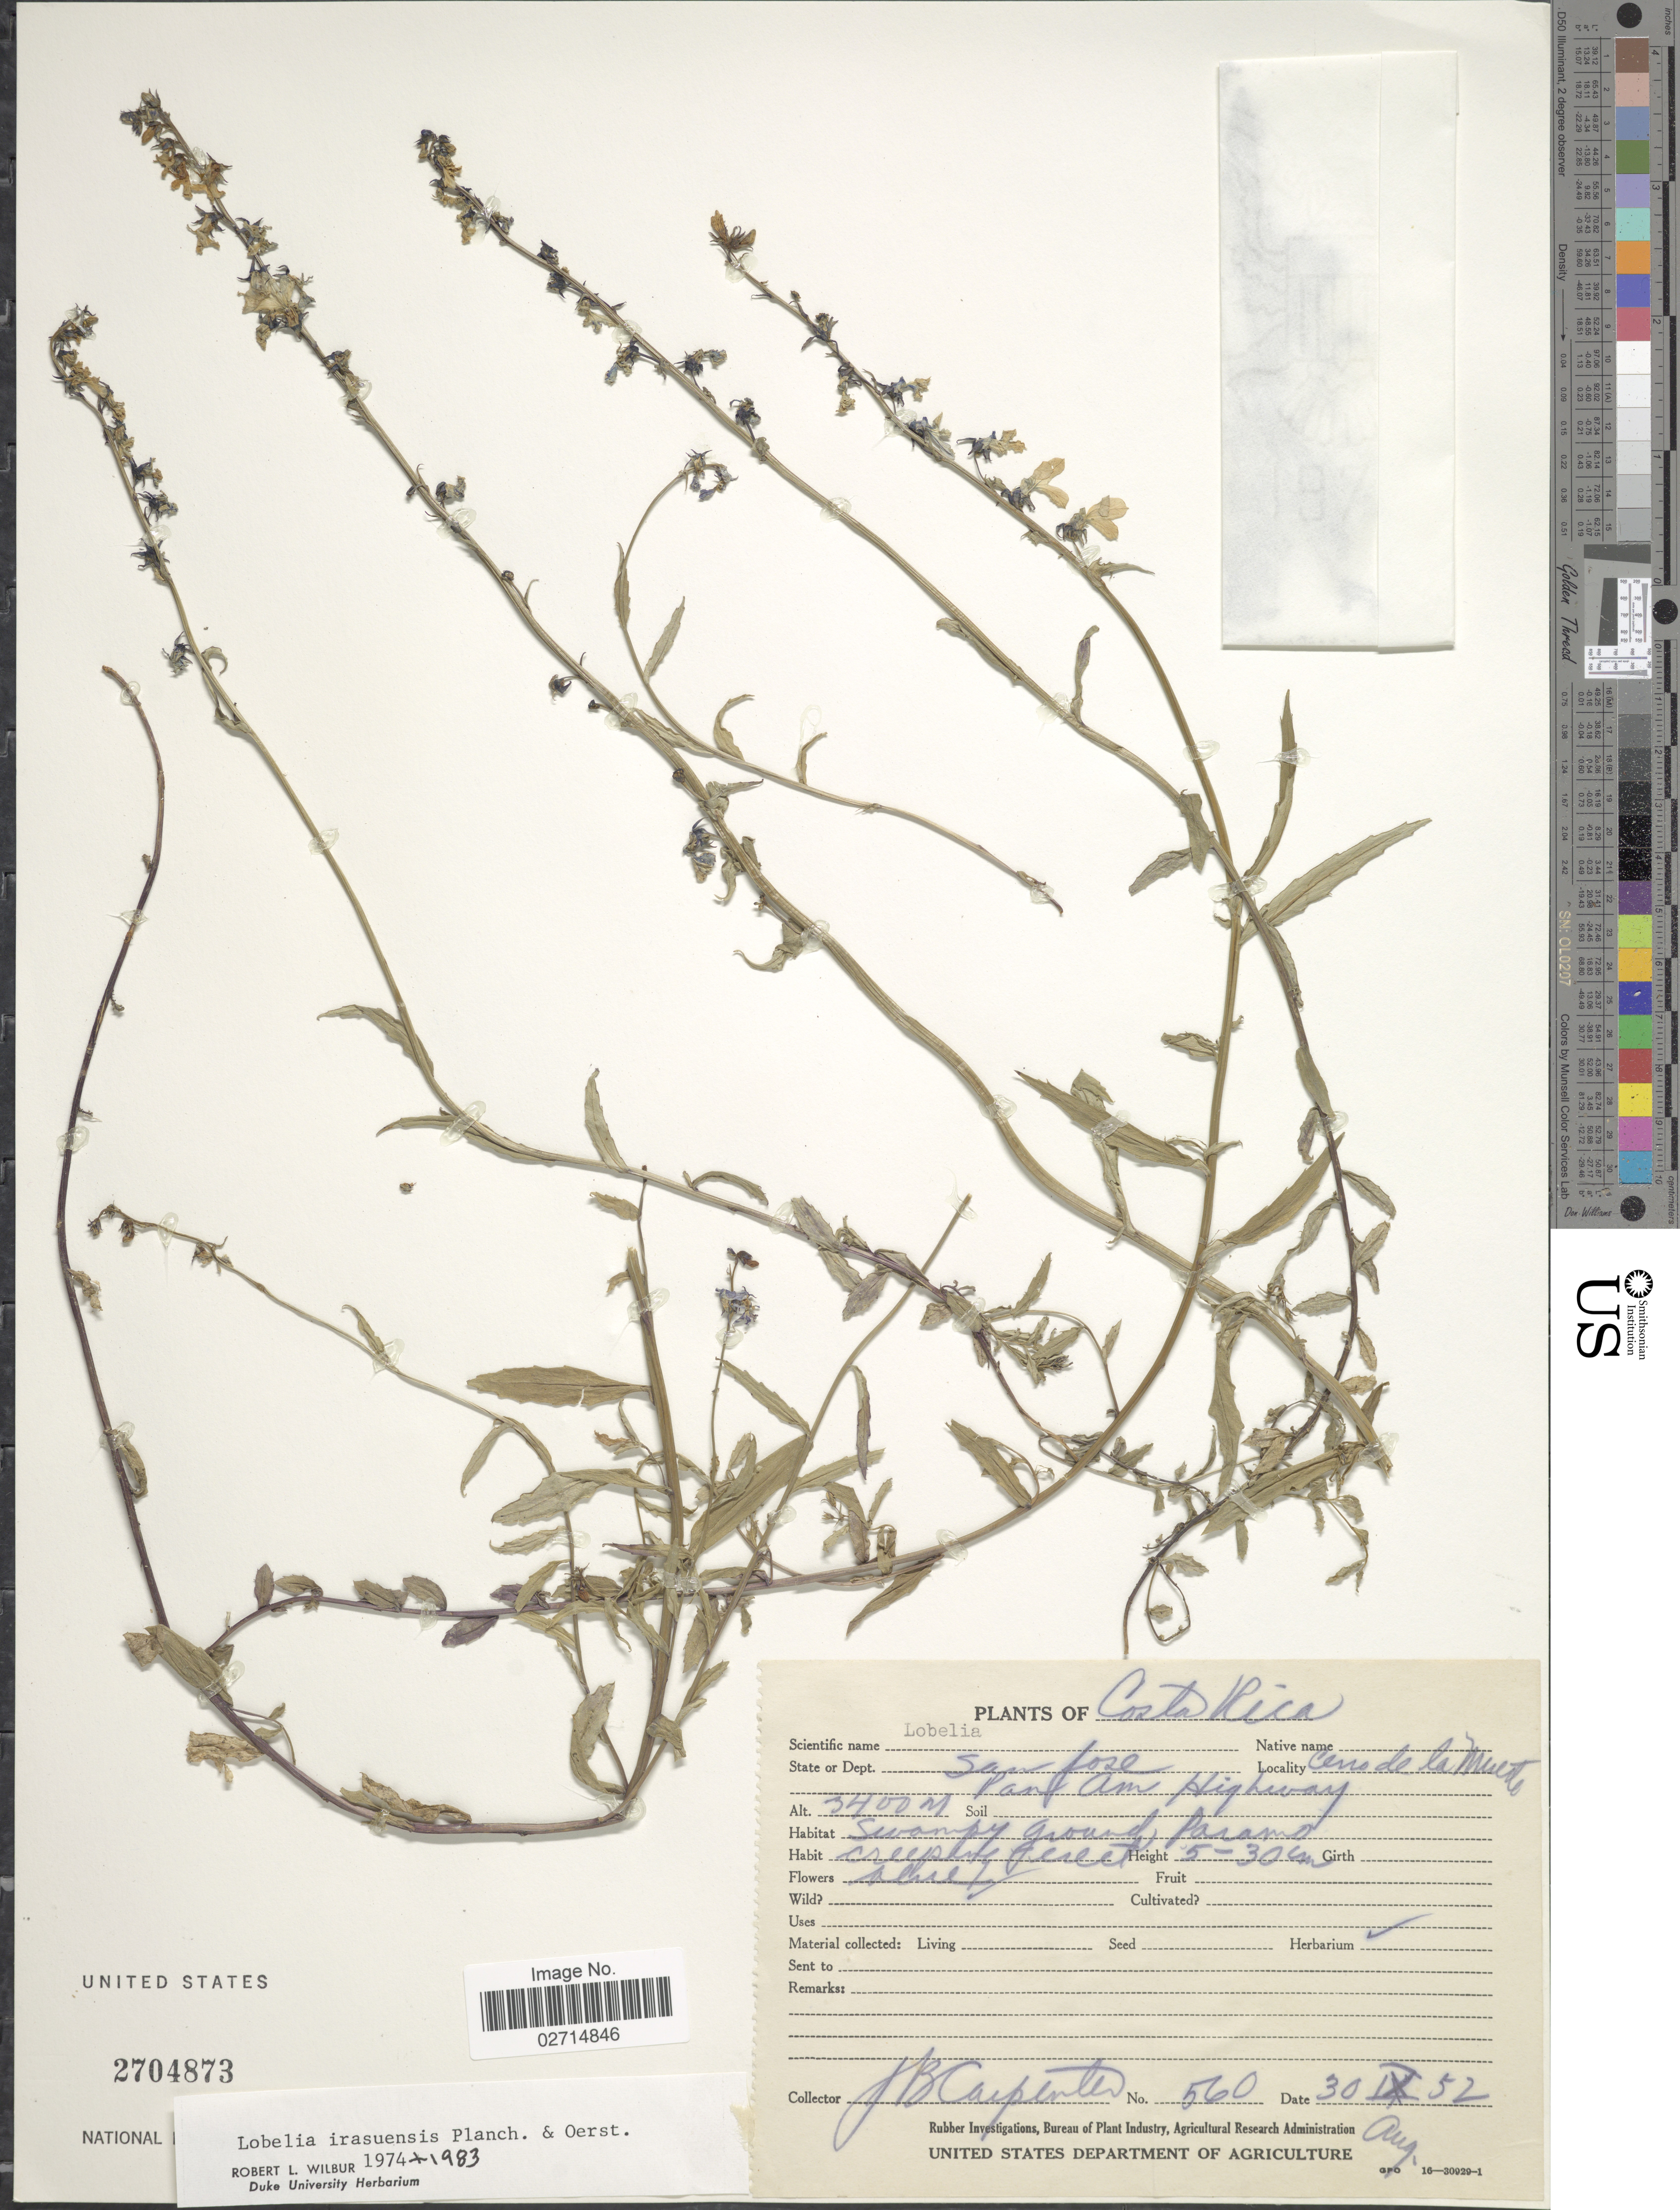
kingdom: Plantae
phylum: Tracheophyta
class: Magnoliopsida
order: Asterales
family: Campanulaceae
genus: Lobelia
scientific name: Lobelia irasuensis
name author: Planch. & Oerst.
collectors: J. Carpenter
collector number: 560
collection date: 1952-08-30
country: Costa Rica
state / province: San José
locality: Cerro de la Muerte. Pan Am Highway.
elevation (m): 3400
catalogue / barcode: US 2704873